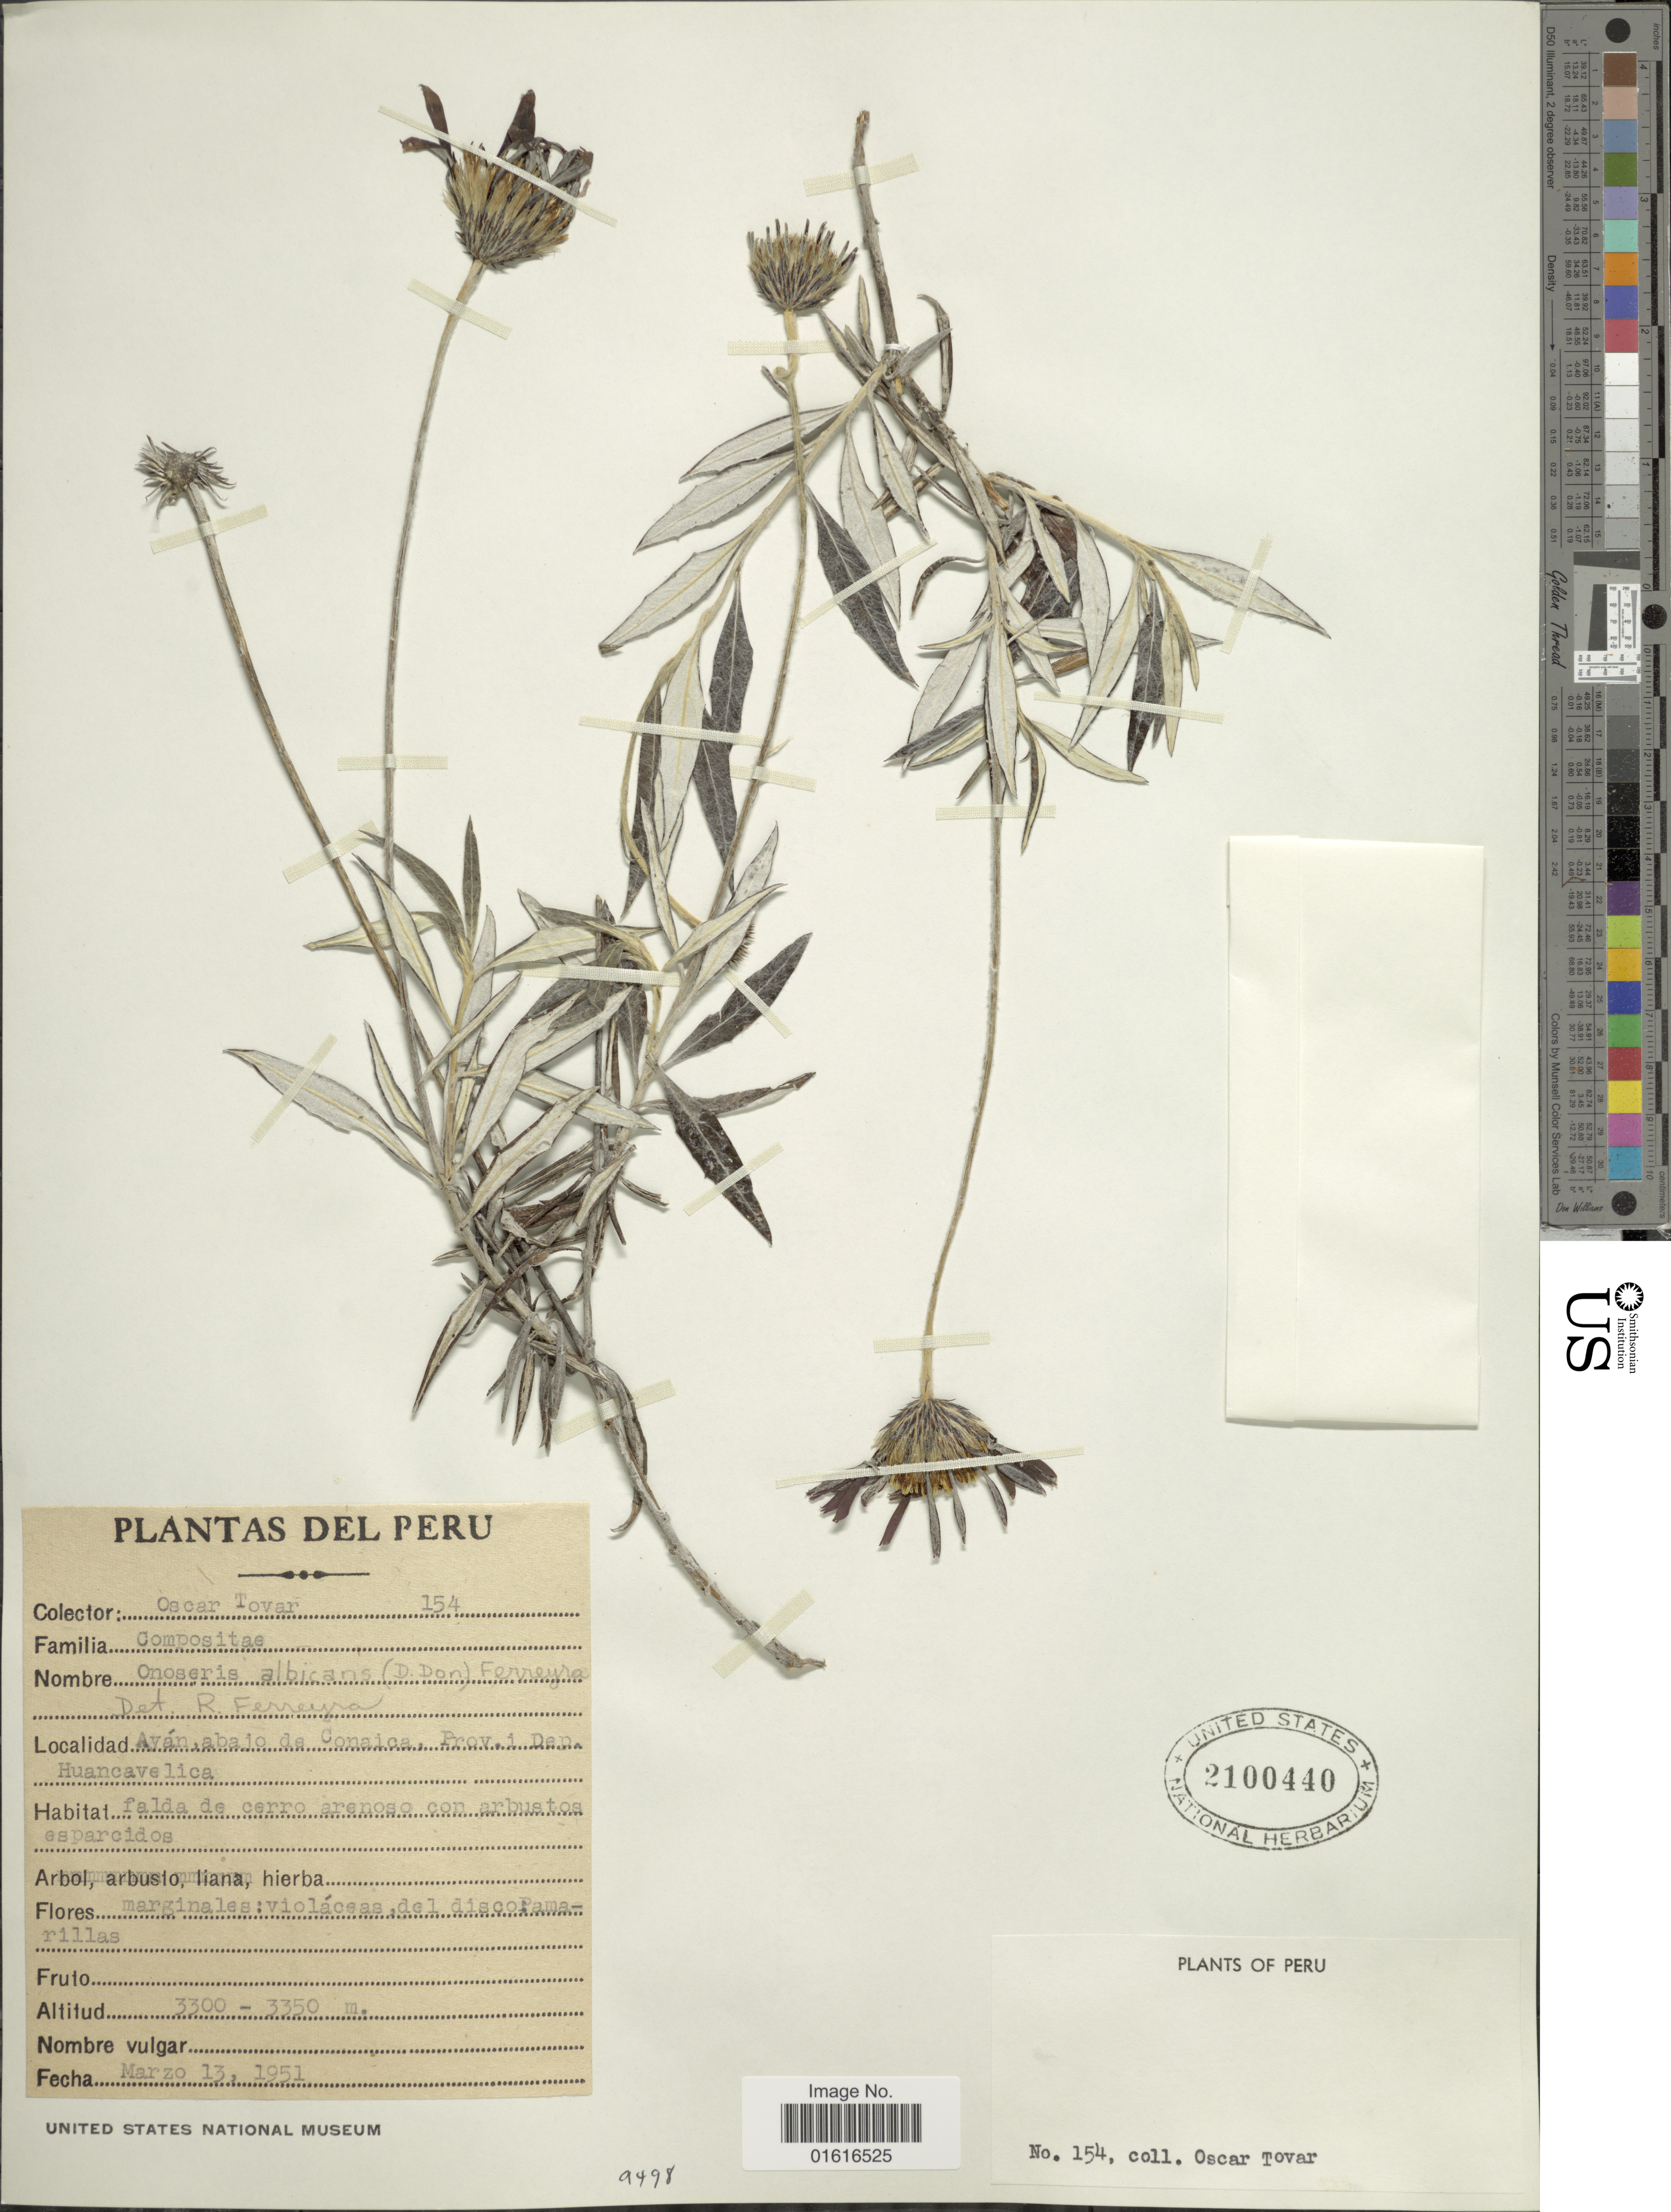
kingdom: Plantae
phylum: Tracheophyta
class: Magnoliopsida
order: Asterales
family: Asteraceae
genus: Onoseris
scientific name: Onoseris albicans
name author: (D. Don) Ferreyra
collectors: Ó. Tovar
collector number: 154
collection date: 1951-03-13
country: Peru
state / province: Huancavelica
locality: Avan, abajo de Conaica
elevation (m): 3300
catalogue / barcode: US 2100440